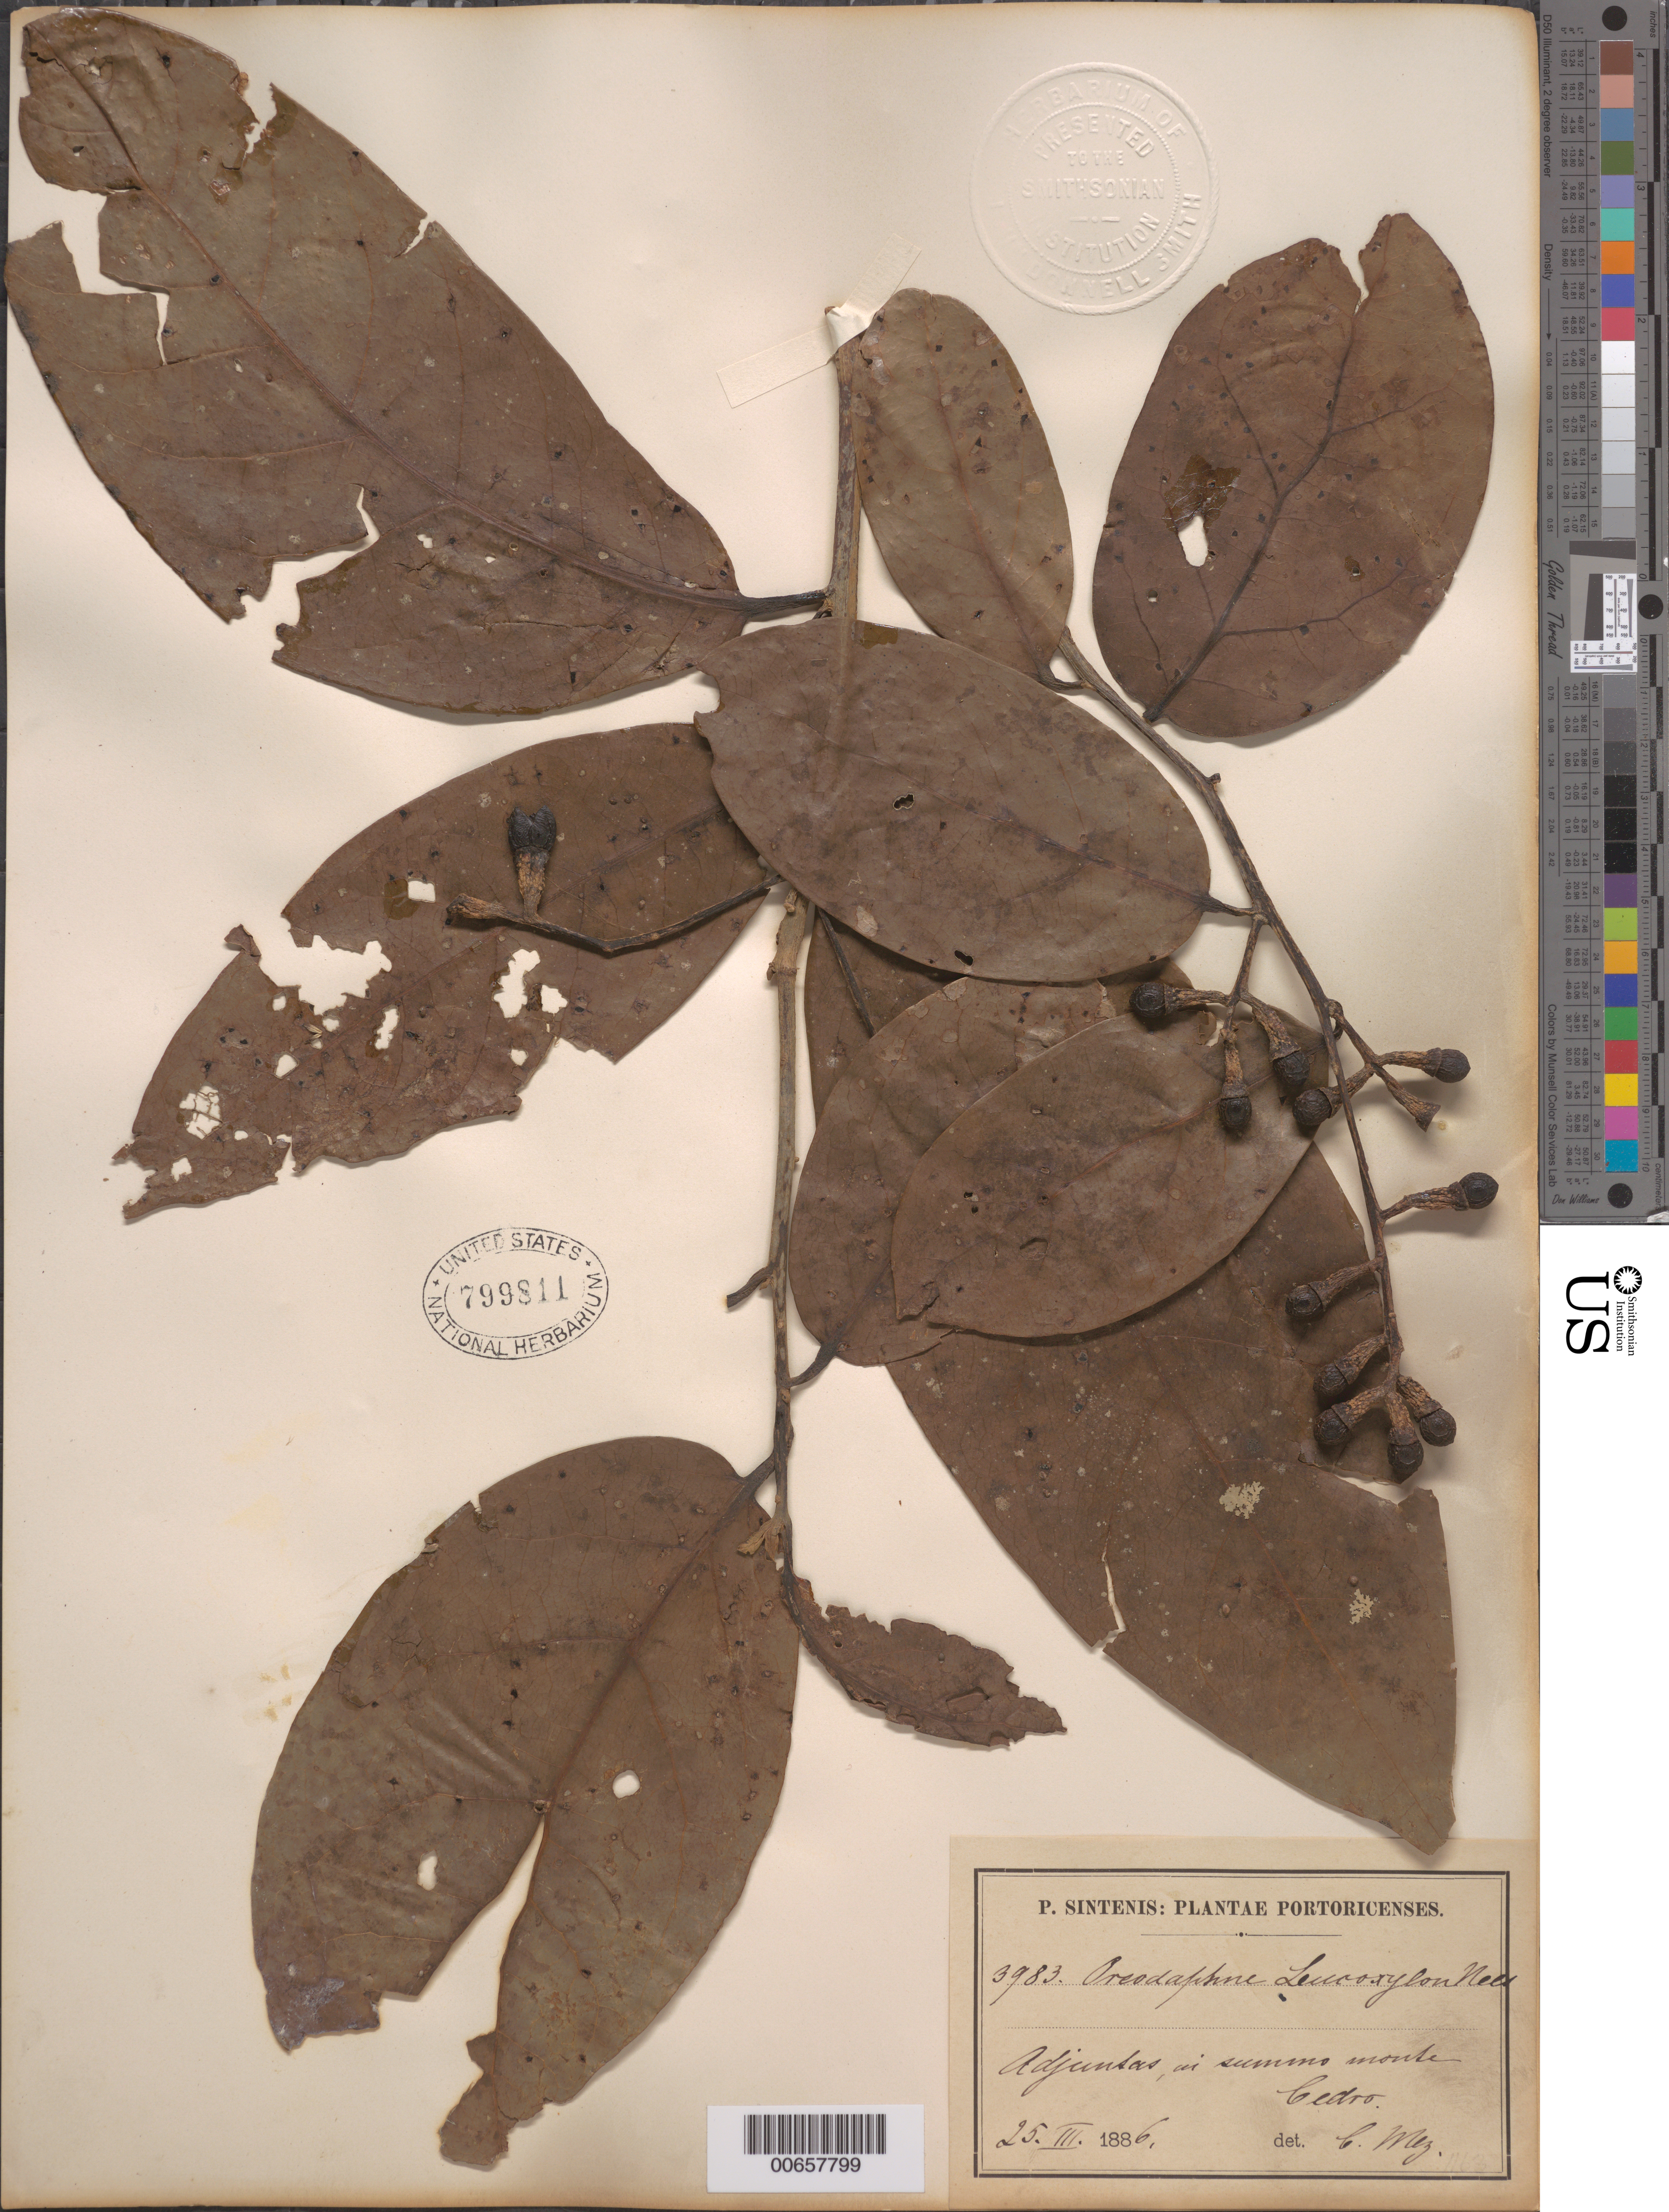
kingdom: Plantae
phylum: Tracheophyta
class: Magnoliopsida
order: Laurales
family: Lauraceae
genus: Ocotea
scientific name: Ocotea leucoxylon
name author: (Sw.) Laness.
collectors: P. Sintenis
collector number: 3983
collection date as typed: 25 Mar 1886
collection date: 1886-03-25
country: Puerto Rico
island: Greater Antilles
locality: Adjuntas, in summo monte Cedro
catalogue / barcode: US 799811